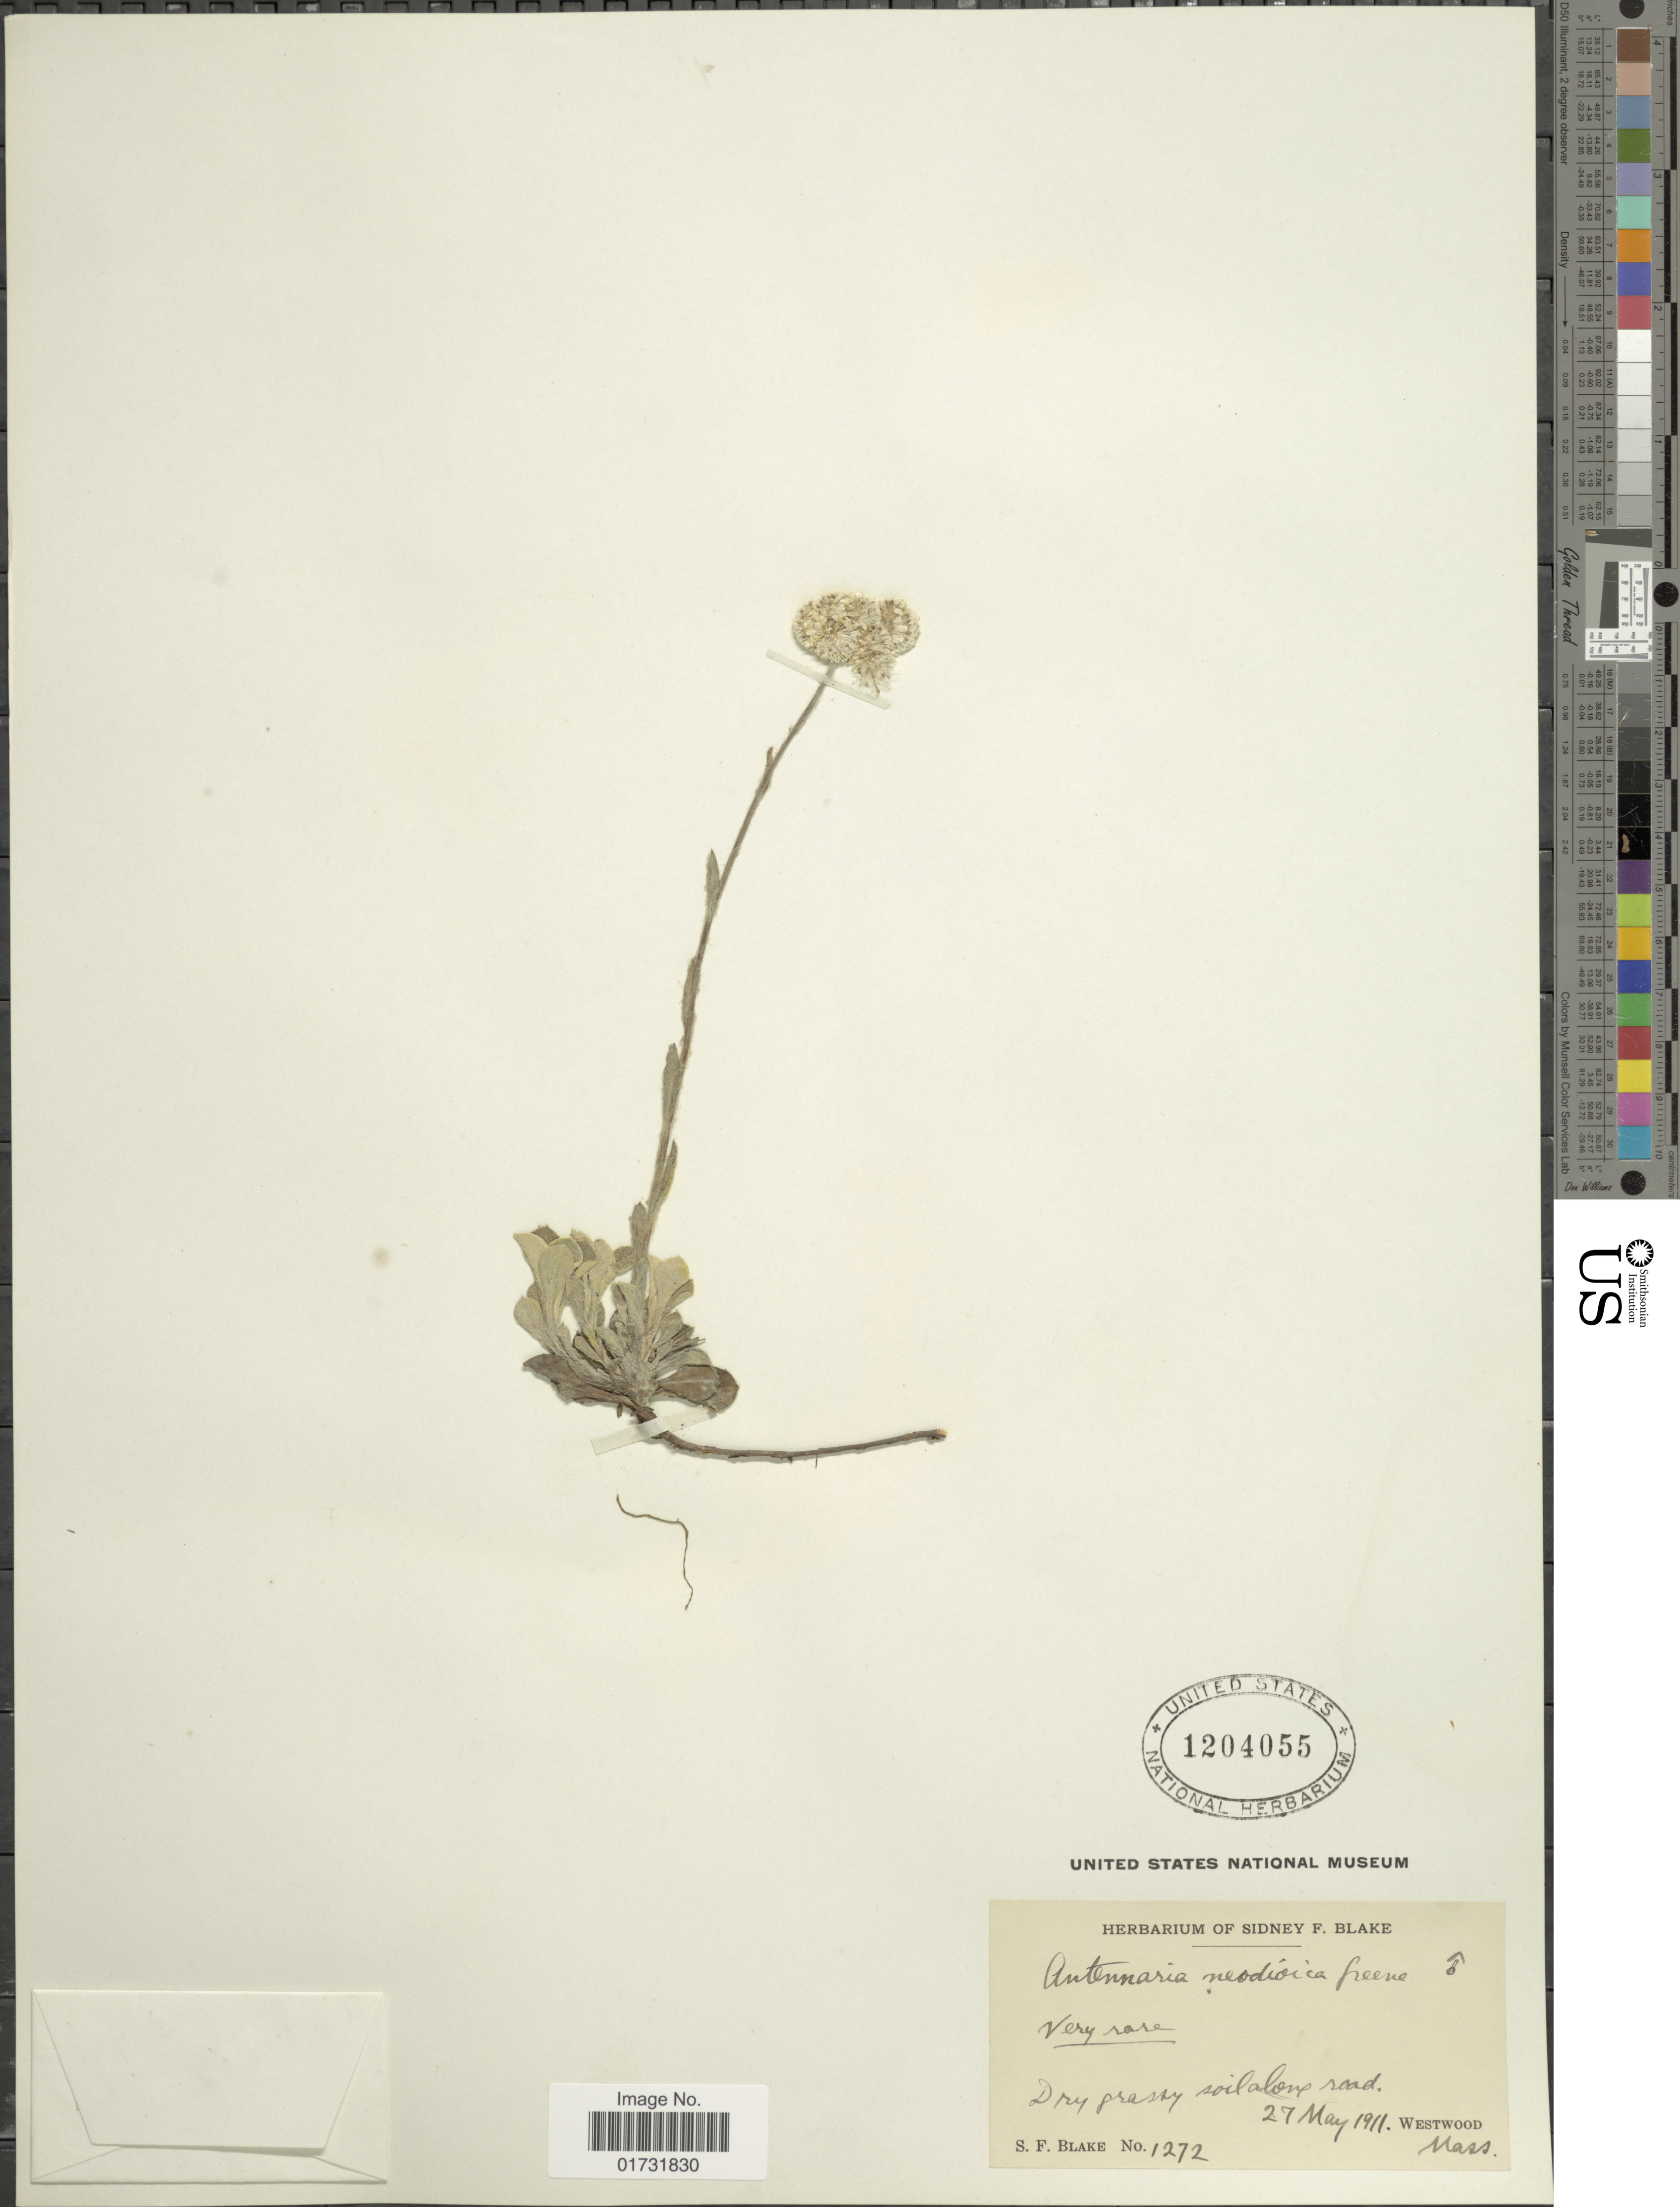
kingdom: Plantae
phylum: Tracheophyta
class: Magnoliopsida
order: Asterales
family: Asteraceae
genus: Antennaria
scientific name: Antennaria neodioica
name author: Greene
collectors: S. Blake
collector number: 1272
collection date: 1911-05-27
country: United States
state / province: Massachusetts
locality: Westwood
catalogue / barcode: US 1204055